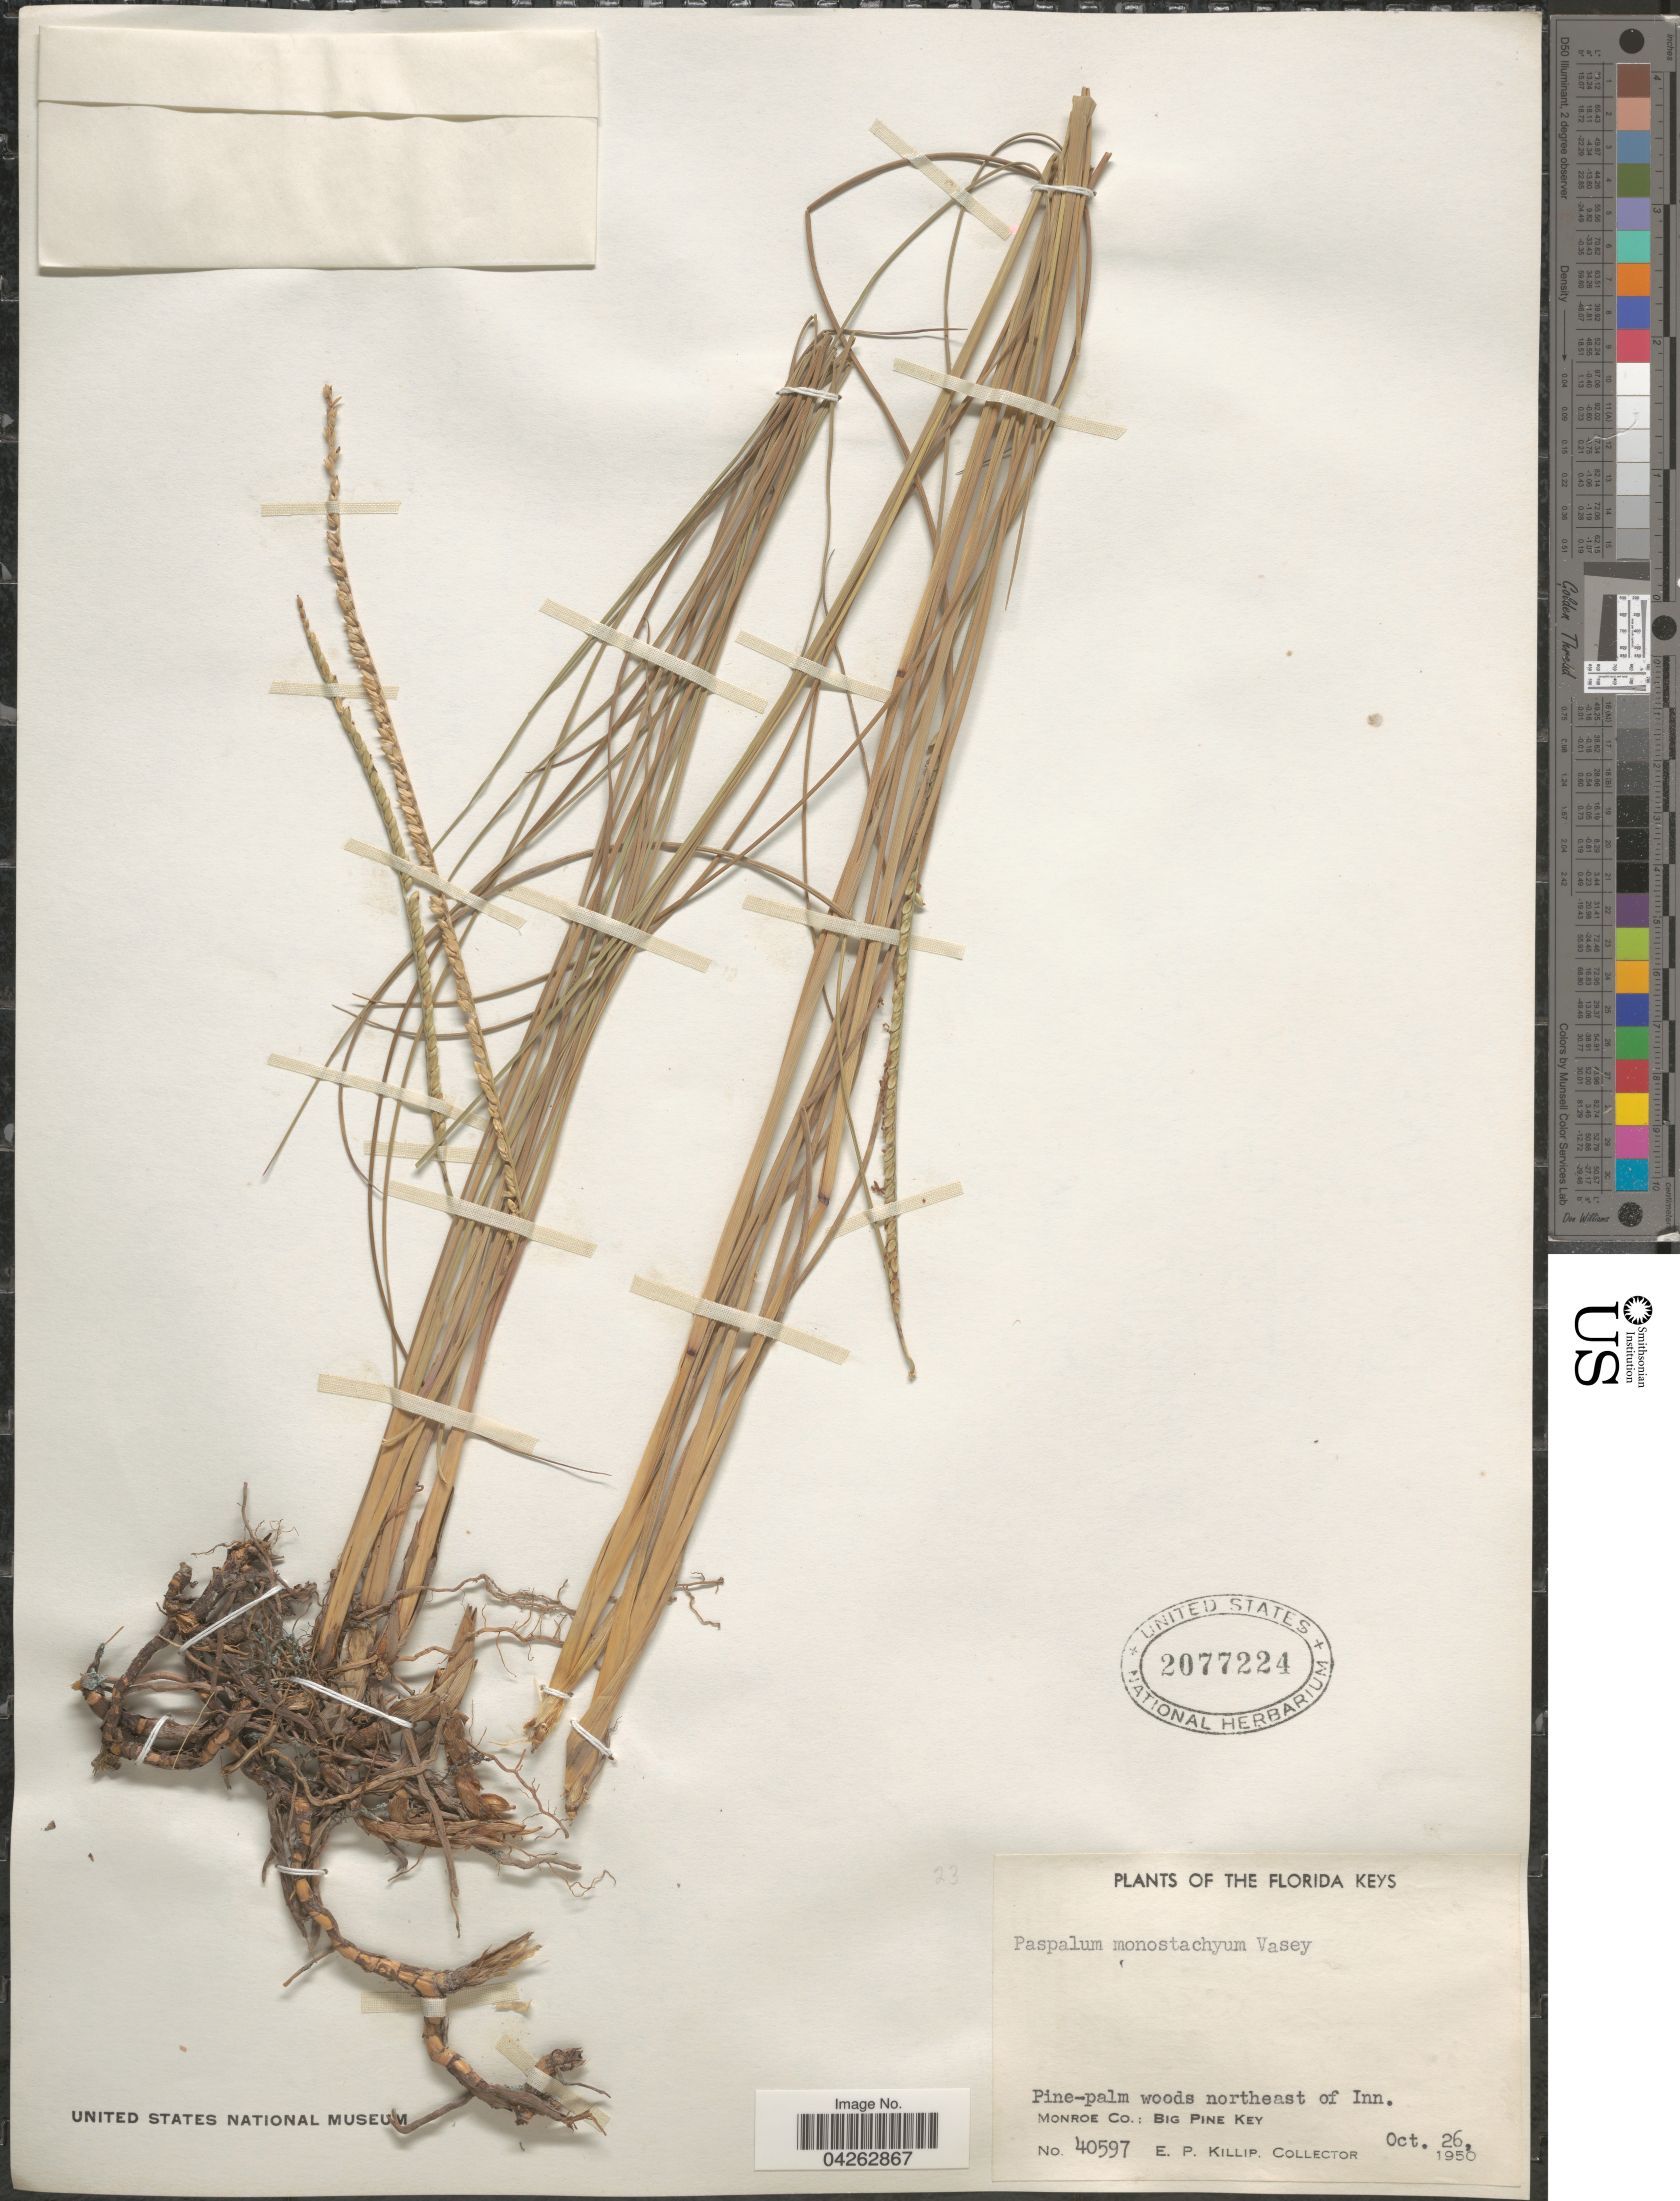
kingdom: Plantae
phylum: Tracheophyta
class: Liliopsida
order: Poales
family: Poaceae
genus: Paspalum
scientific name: Paspalum monostachyum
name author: Vasey ex Chapm.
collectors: E. P. Killip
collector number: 40597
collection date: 1950-10-26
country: United States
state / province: Florida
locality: The Florida Keys. Northeast of Inn. Monroe Co.: Big Pine Key.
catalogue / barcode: US 2077224